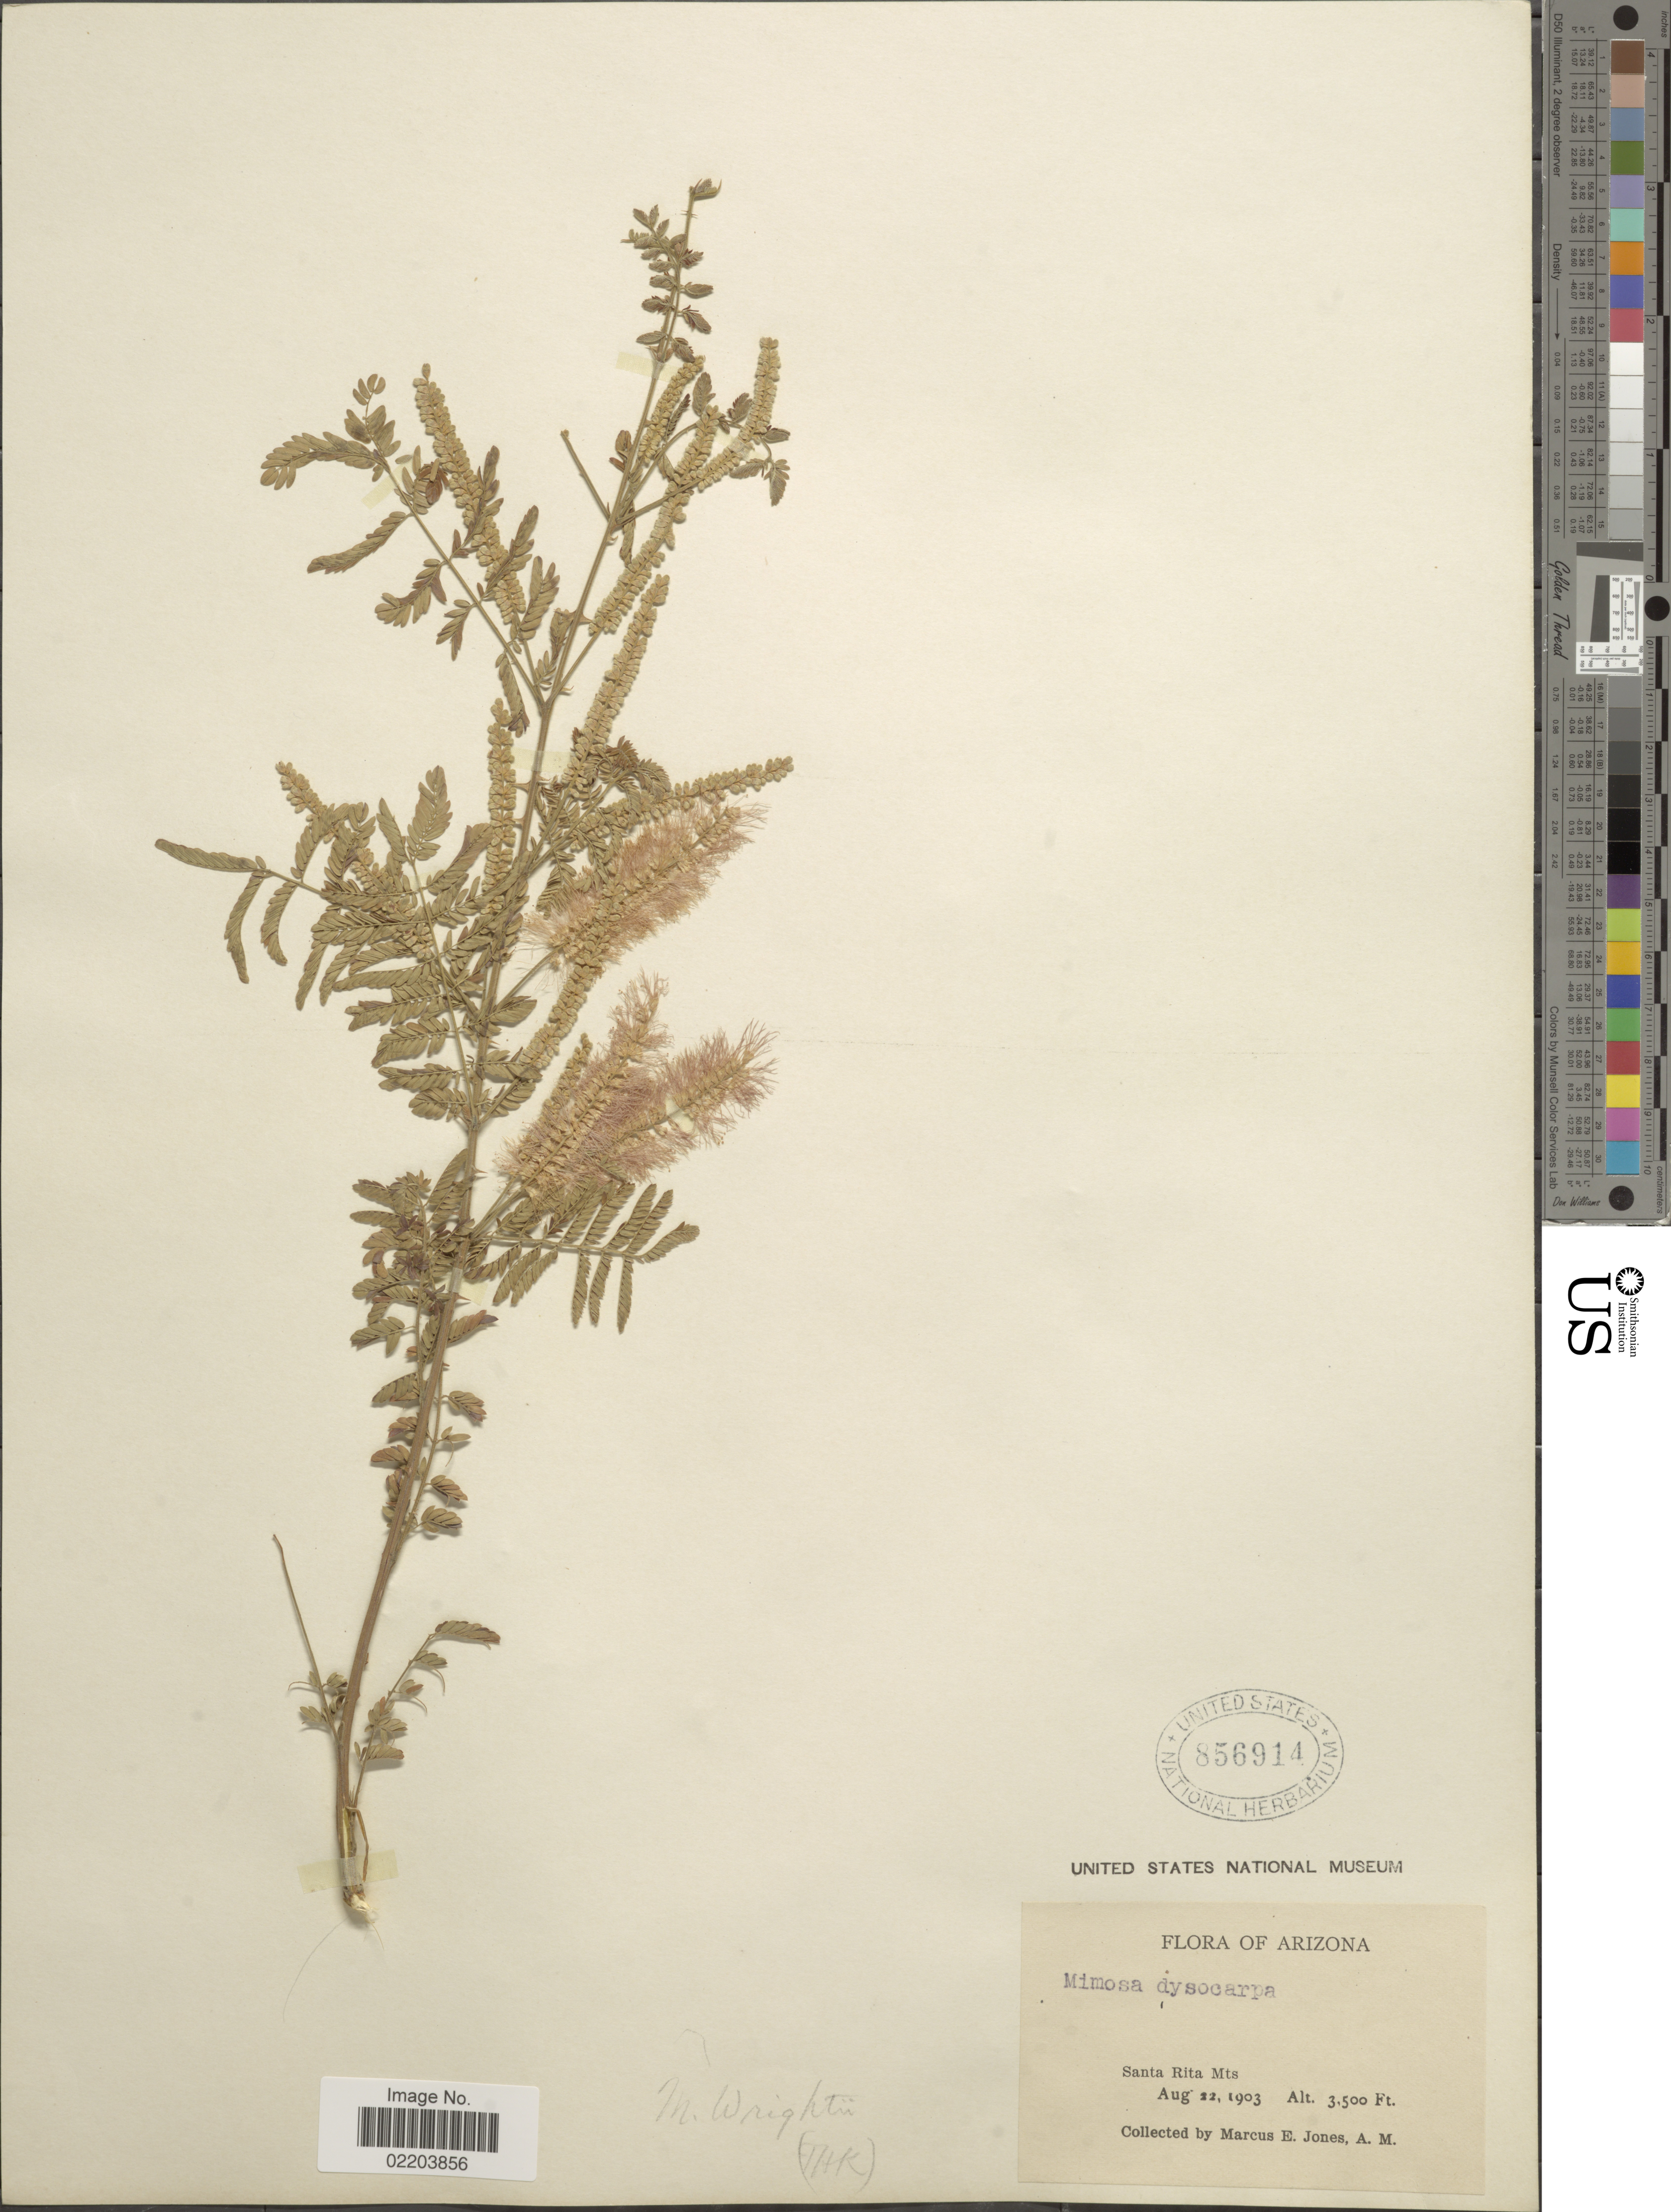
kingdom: Plantae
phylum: Tracheophyta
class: Magnoliopsida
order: Fabales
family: Fabaceae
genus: Mimosa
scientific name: Mimosa wrightii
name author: A. Gray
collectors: M. E. Jones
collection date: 1903-08-22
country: United States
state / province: Arizona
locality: Santa Rita Mts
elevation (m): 1067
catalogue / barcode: US 856914